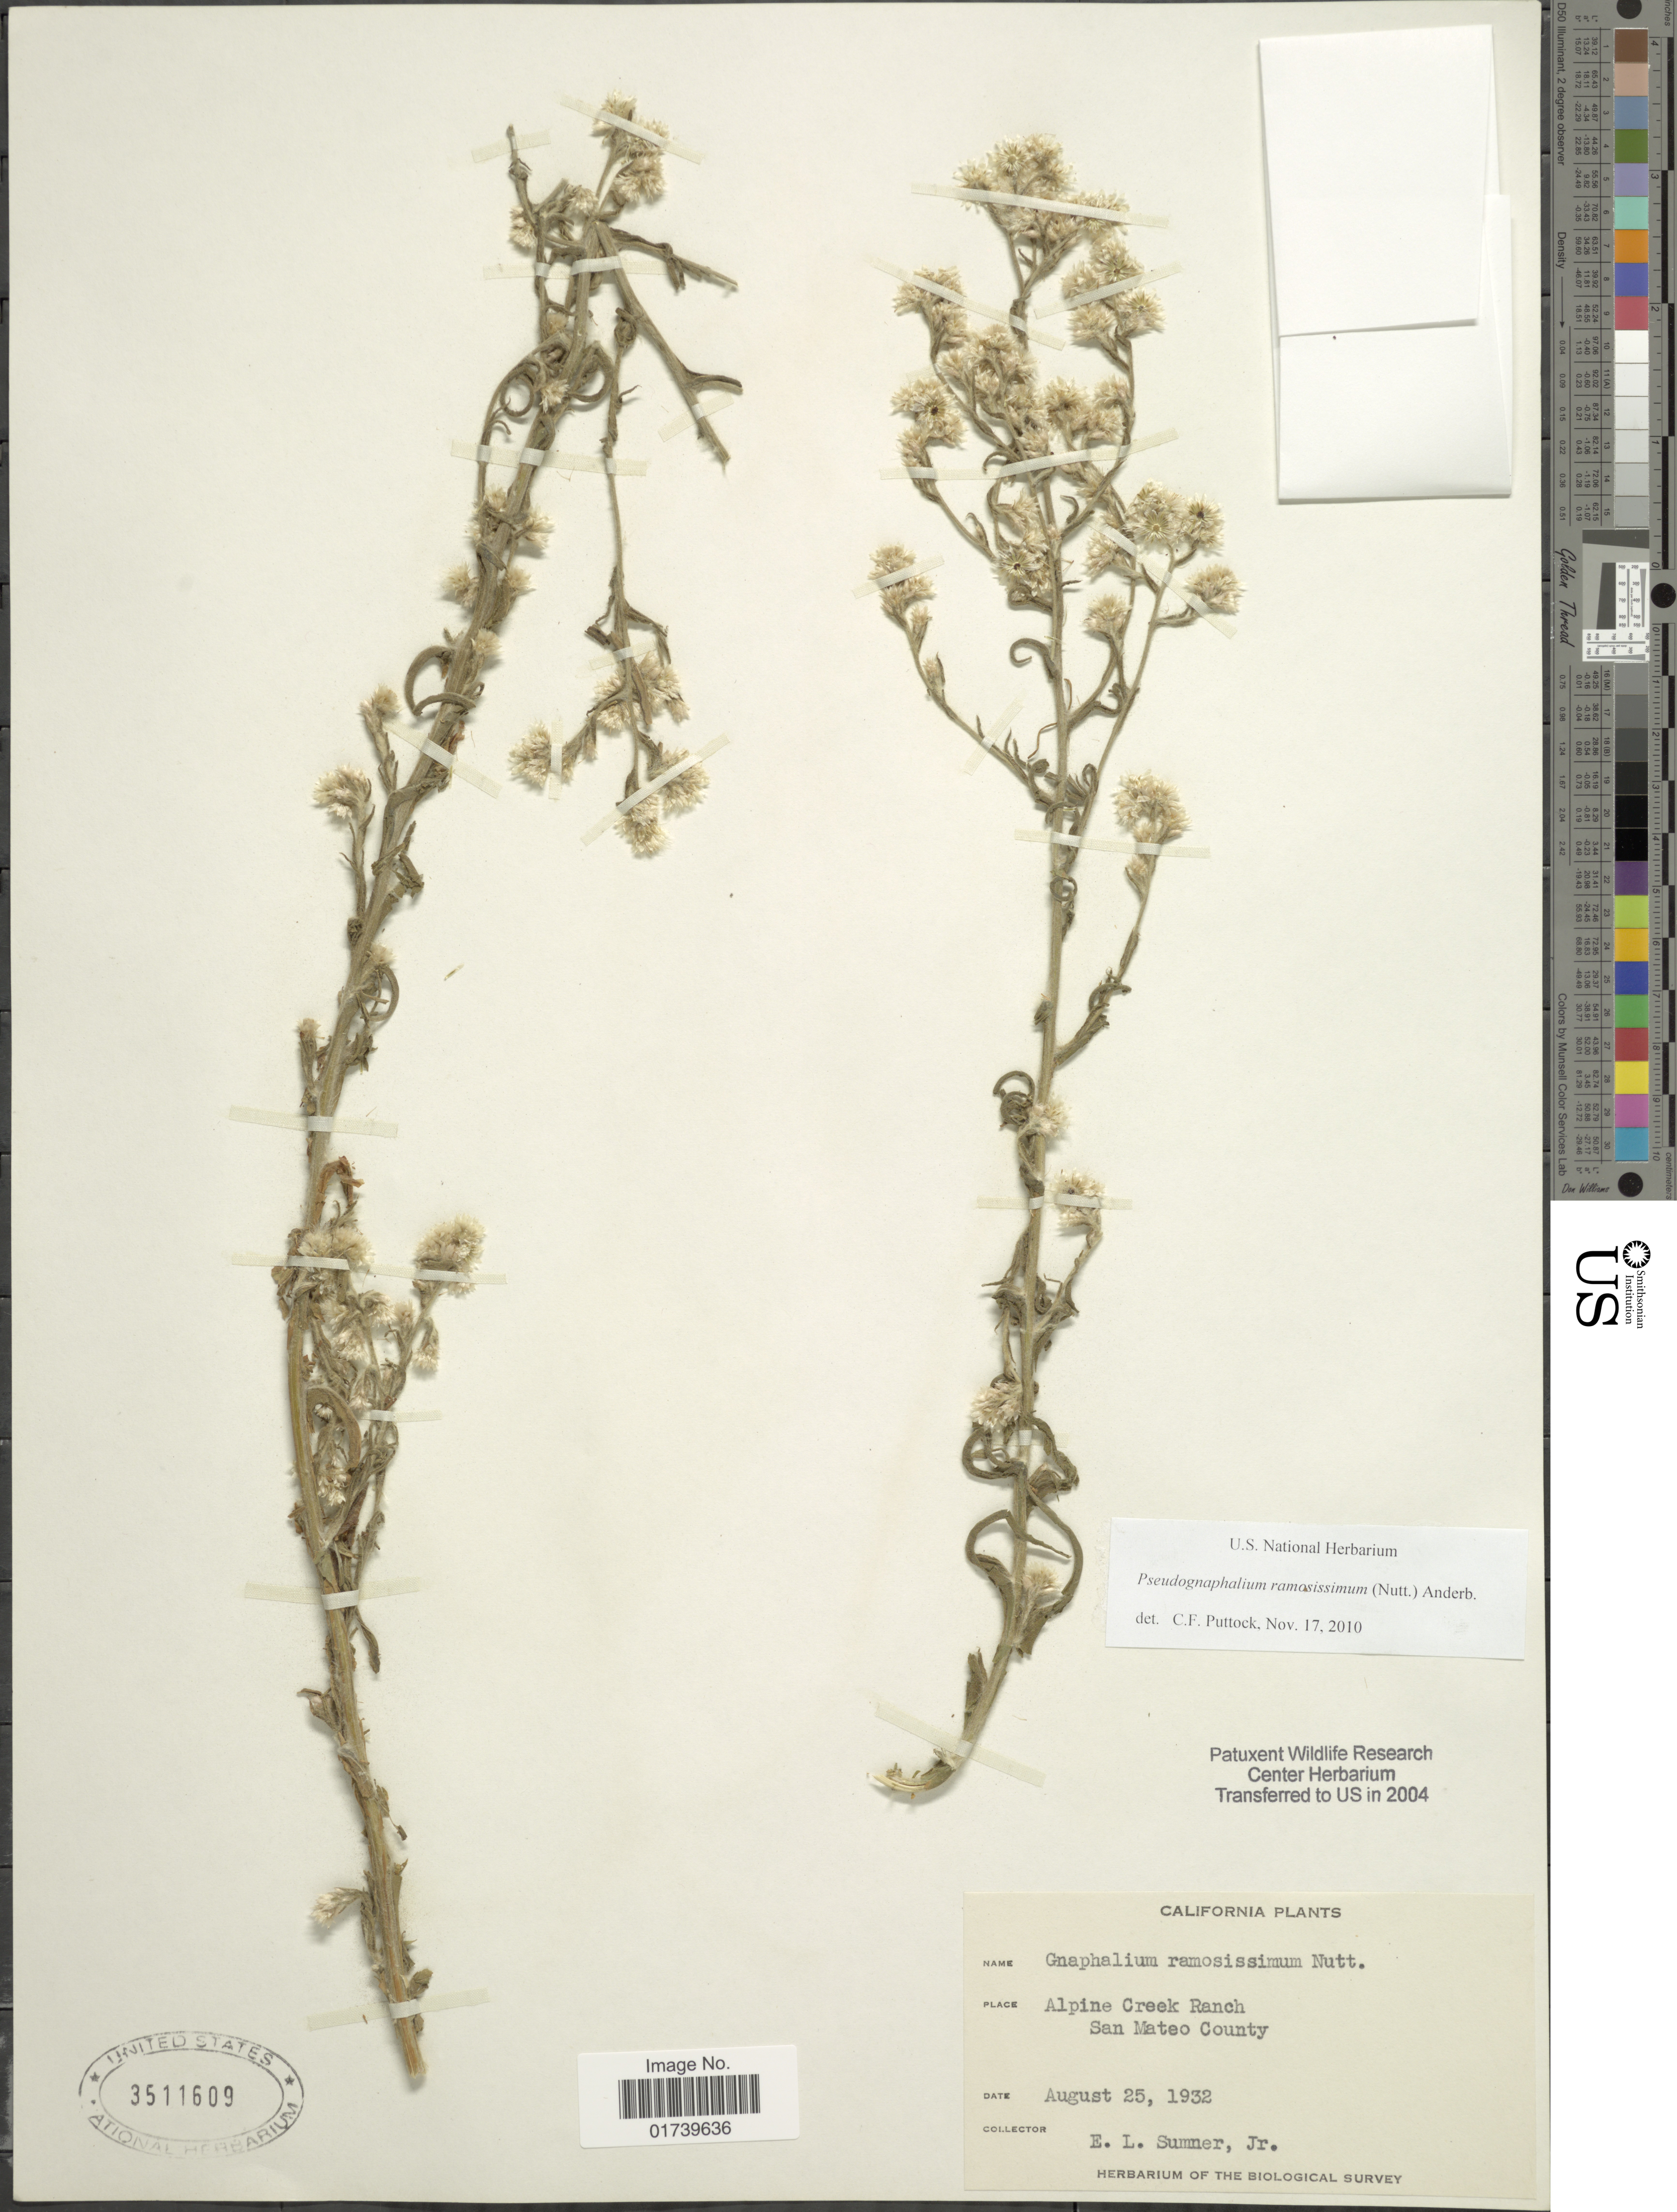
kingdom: Plantae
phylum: Tracheophyta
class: Magnoliopsida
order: Asterales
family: Asteraceae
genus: Pseudognaphalium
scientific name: Pseudognaphalium ramosissimum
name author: (Nutt.) Anderb.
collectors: E. Sumner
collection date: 1932-08-25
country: United States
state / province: California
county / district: San Mateo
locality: Alpine Creek Ranch, San Mateo County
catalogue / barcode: US 3511609